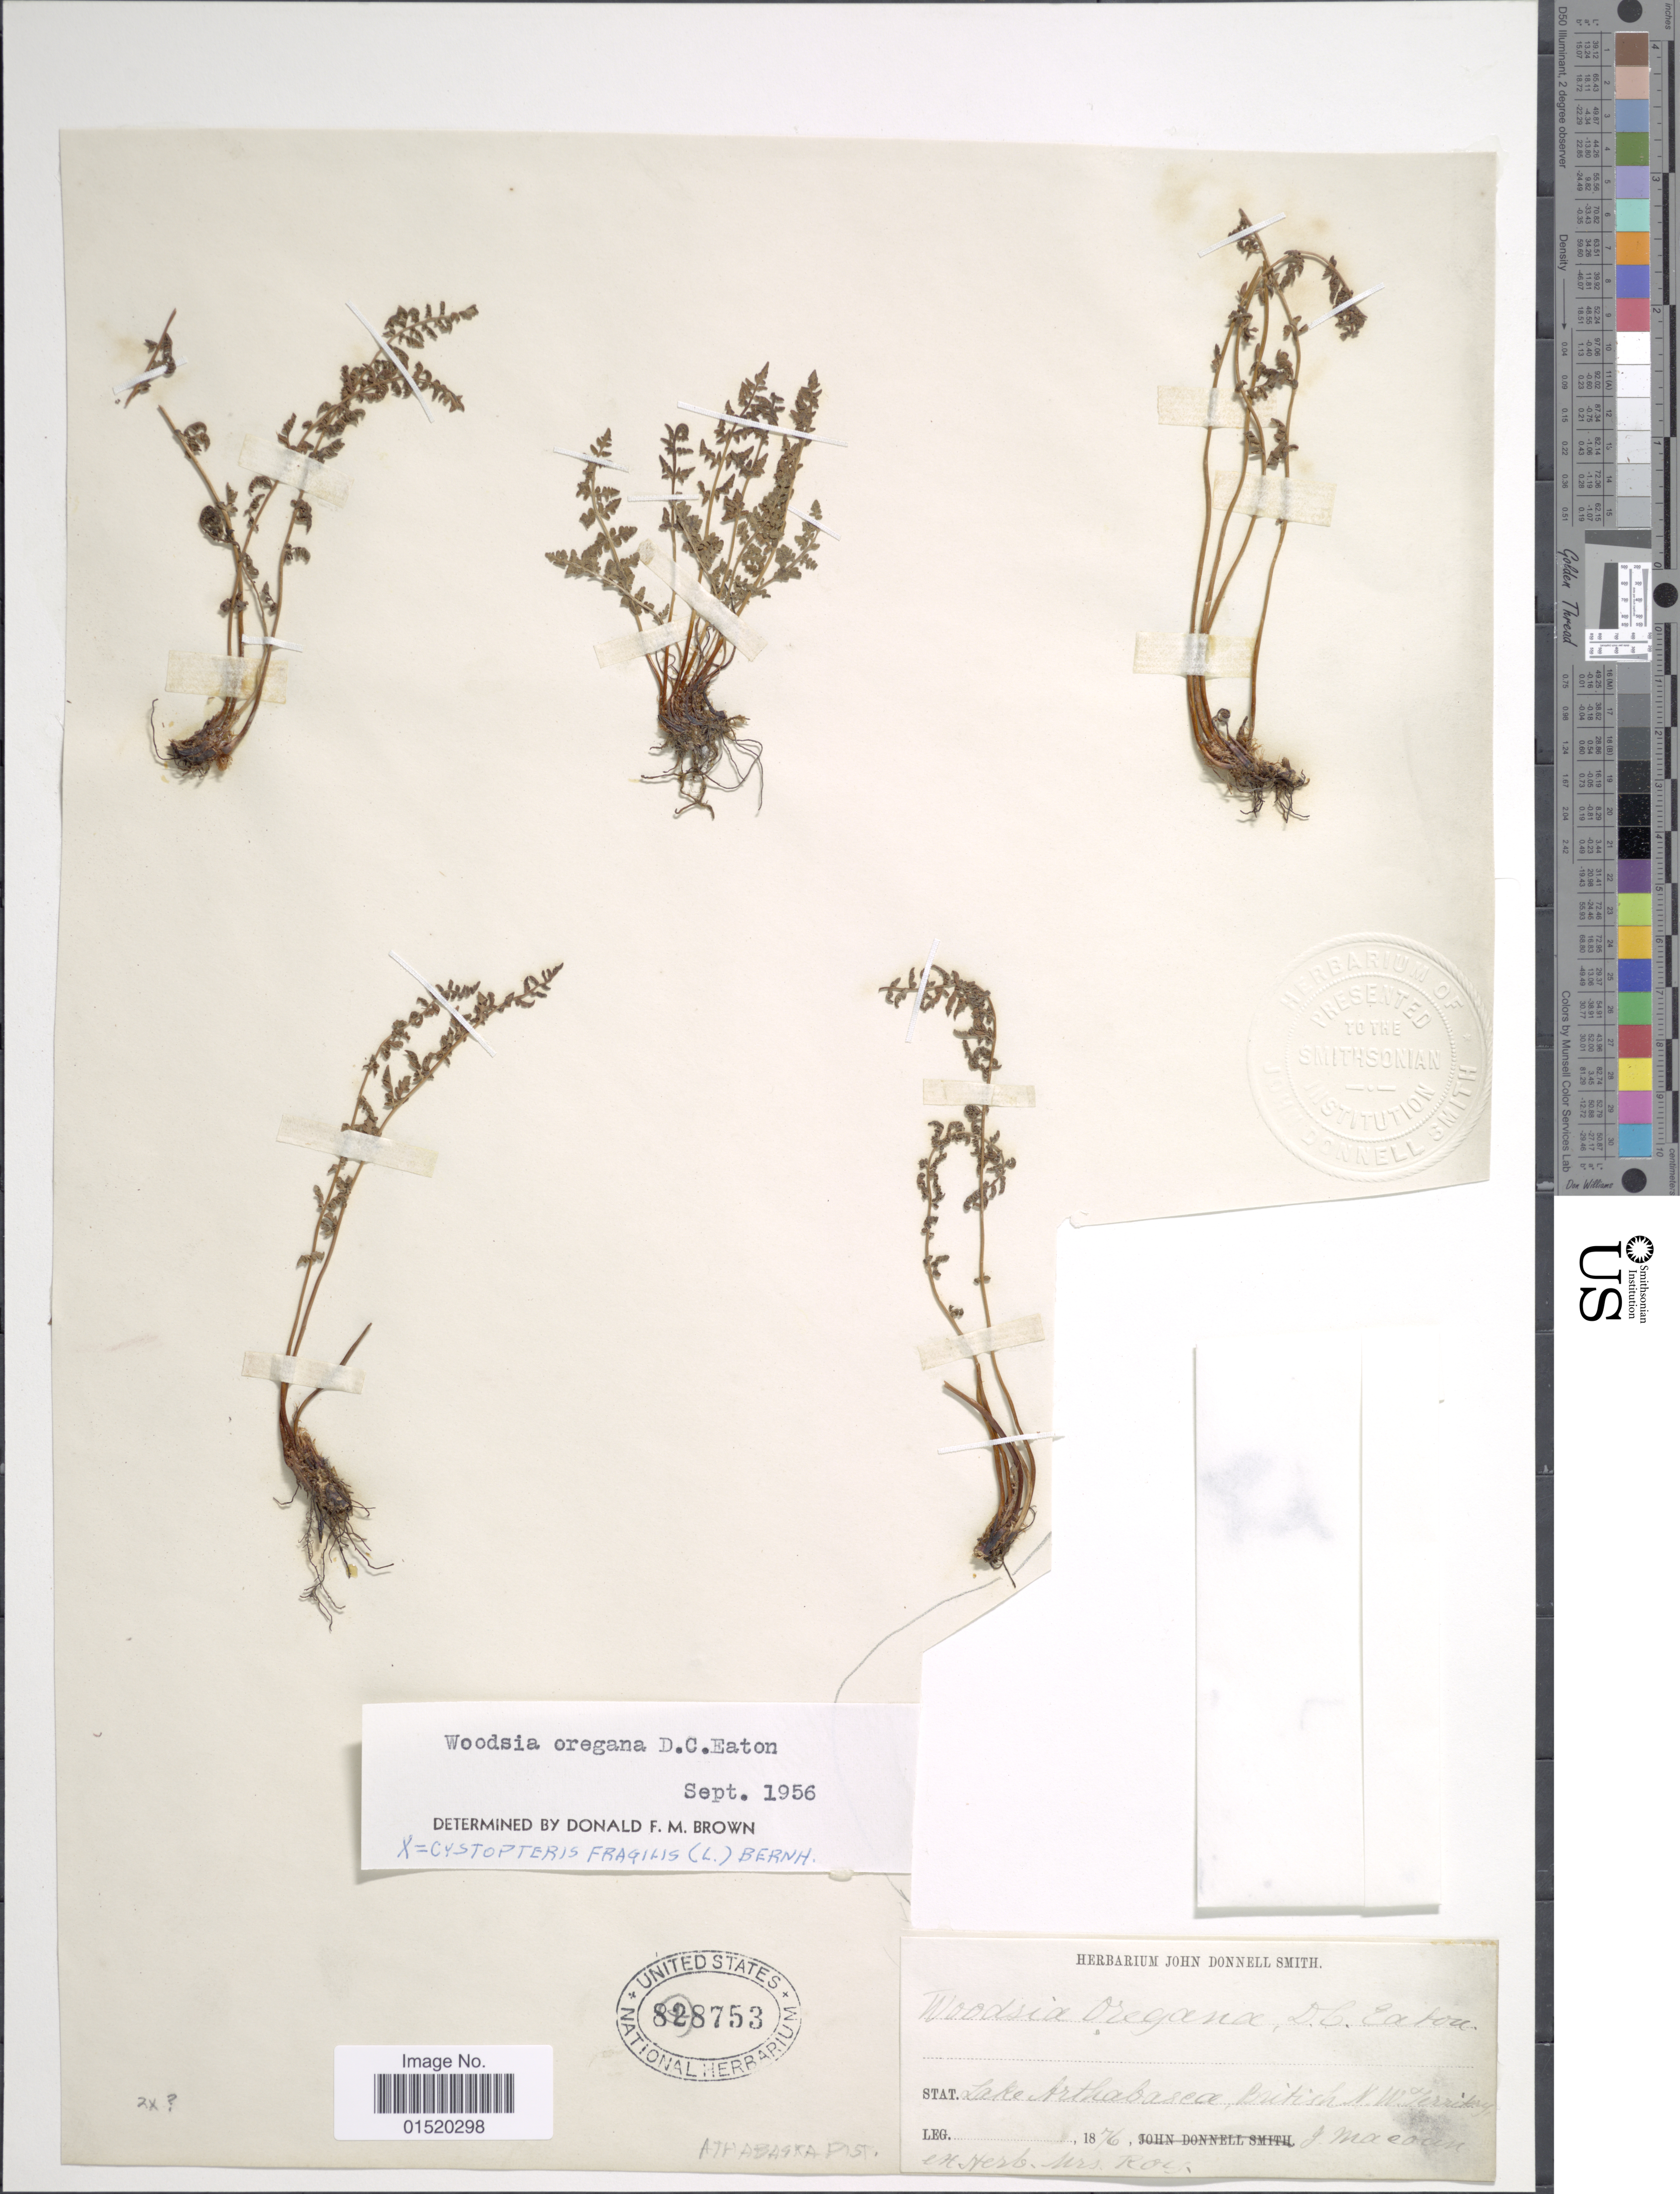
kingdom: Plantae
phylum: Tracheophyta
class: Polypodiopsida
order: Polypodiales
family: Woodsiaceae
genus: Woodsia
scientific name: Woodsia oregana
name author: D.C. Eaton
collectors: J. Macoun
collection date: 1876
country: Canada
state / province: Northwest Territories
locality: Lake Arthabasca, British N.W. Territory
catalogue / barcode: US 828753